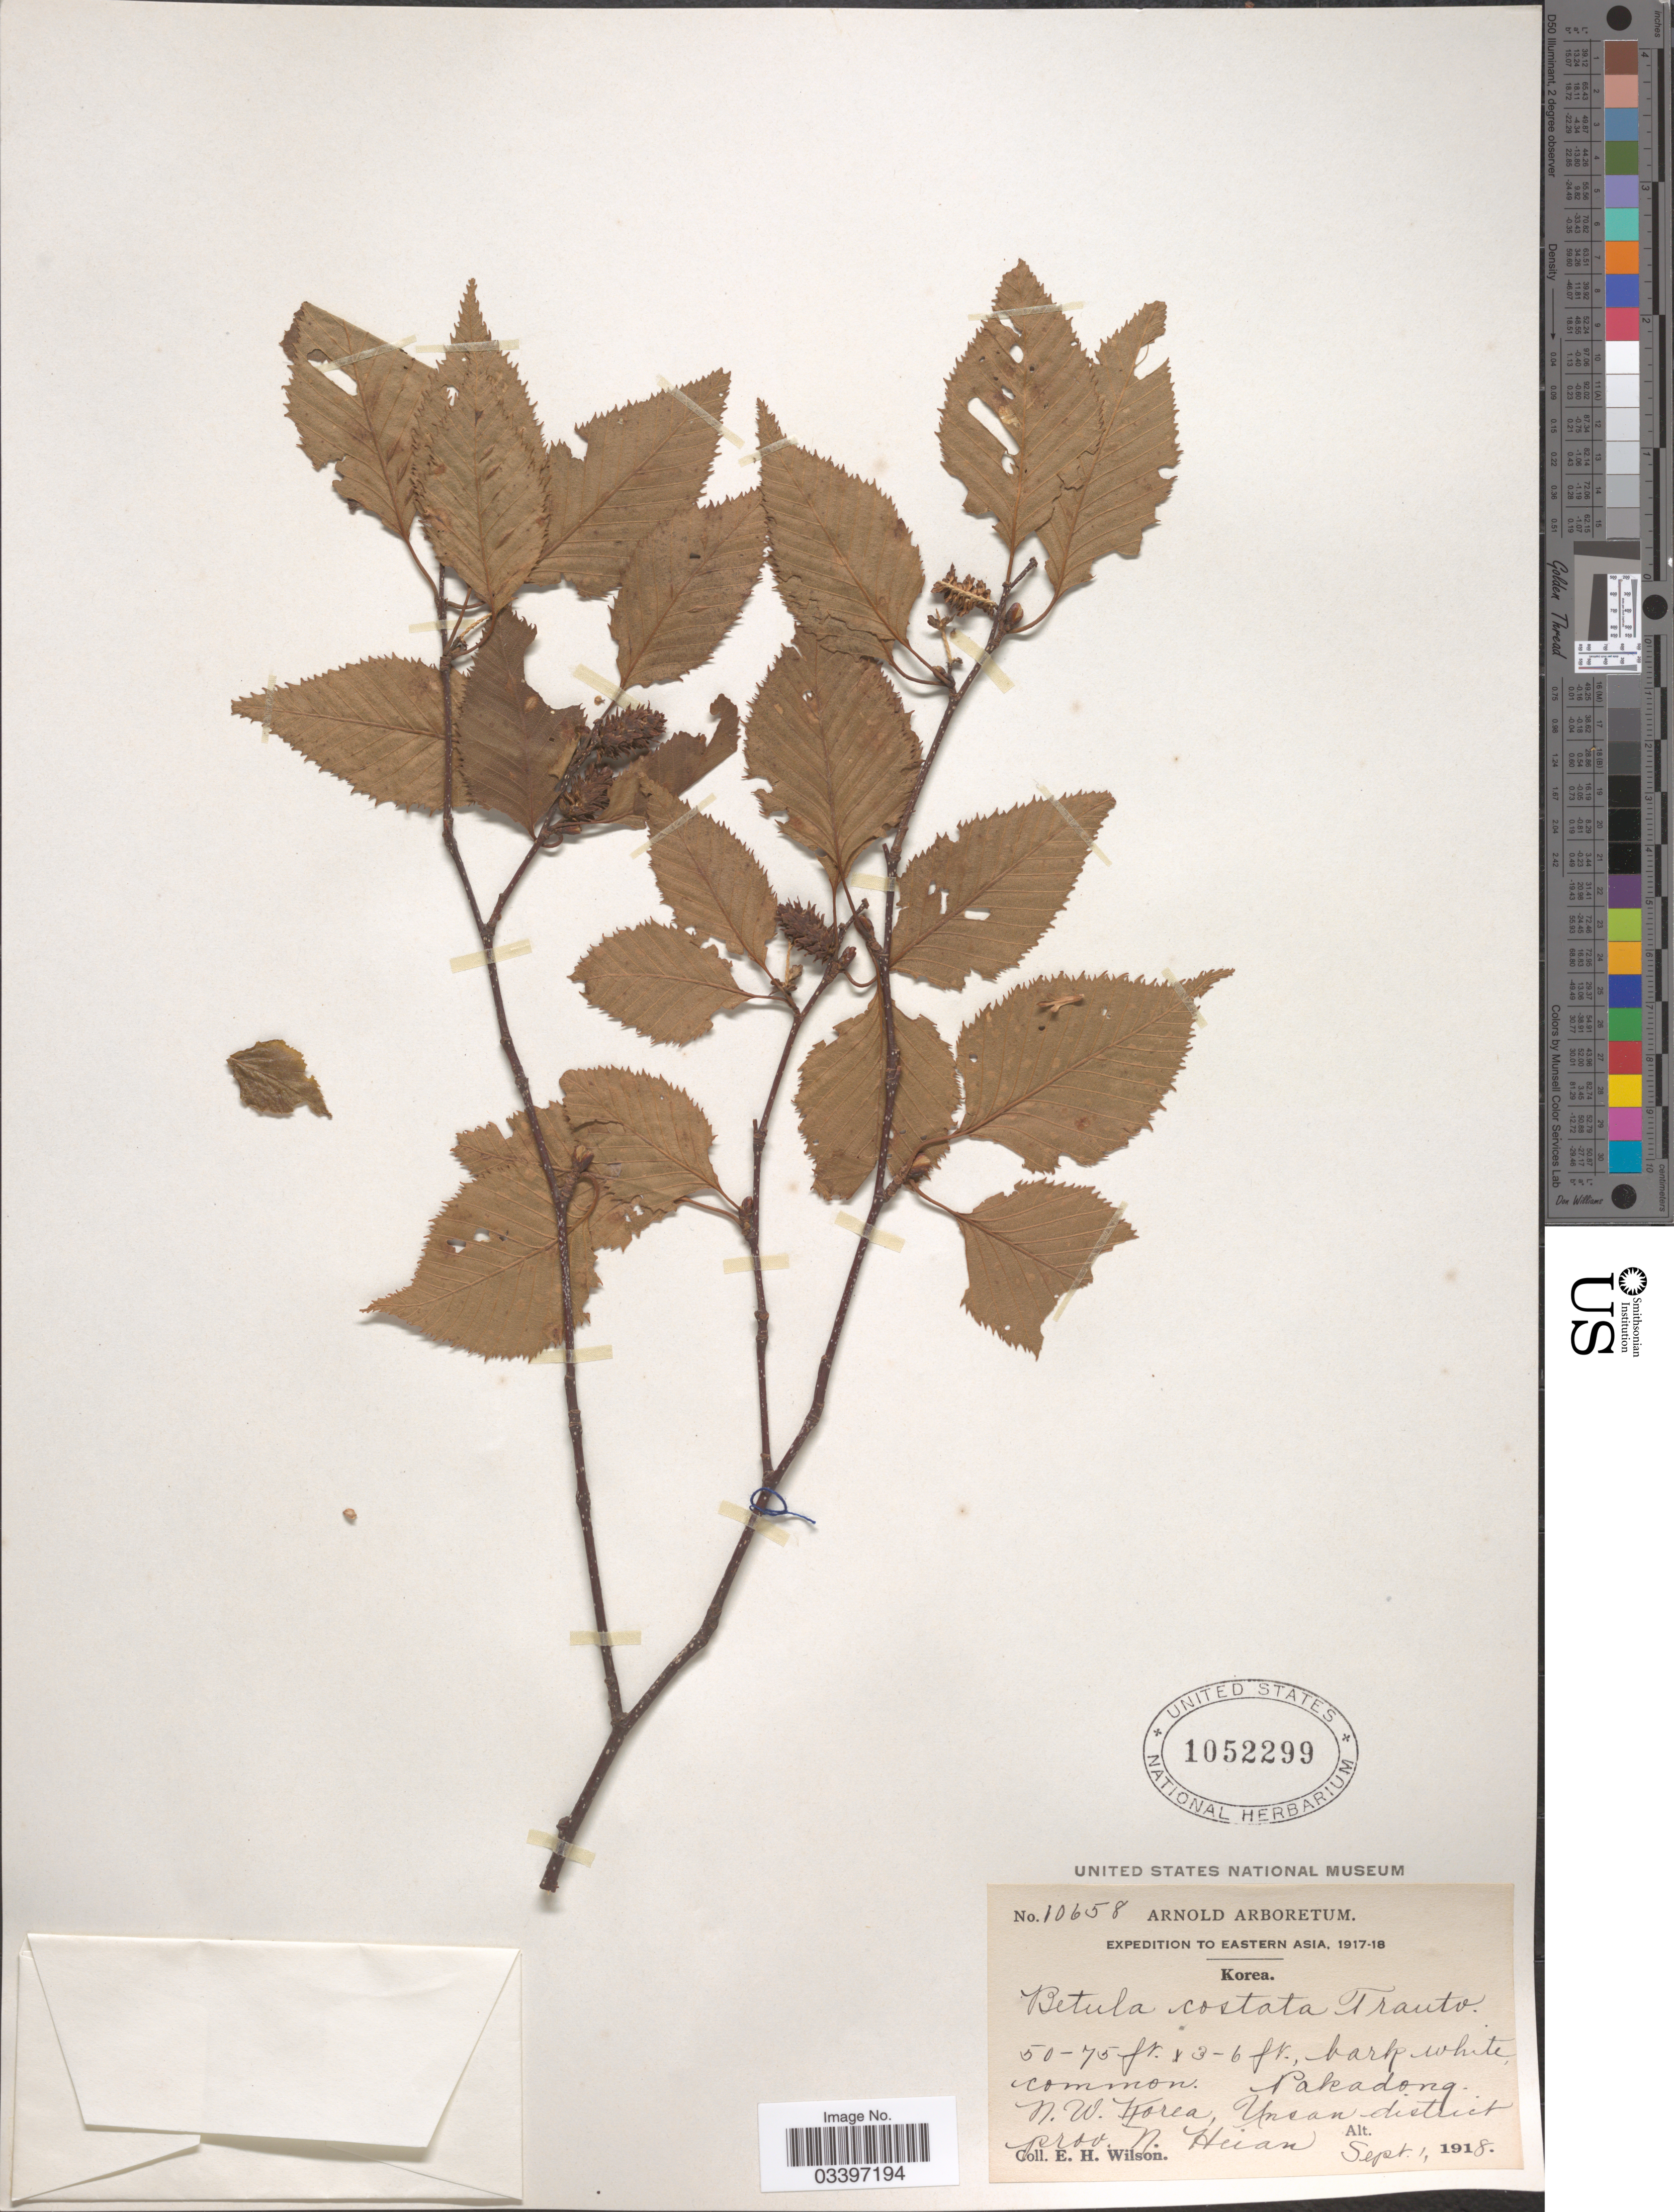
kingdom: Plantae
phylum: Tracheophyta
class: Magnoliopsida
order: Fagales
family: Betulaceae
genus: Betula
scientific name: Betula costata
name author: Trautv.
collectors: E. Wilson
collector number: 10658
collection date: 1918-09-01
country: North Korea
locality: Pakadong. N.W. Korea, Unsan district, prov. N. Heian.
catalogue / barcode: US 1052299